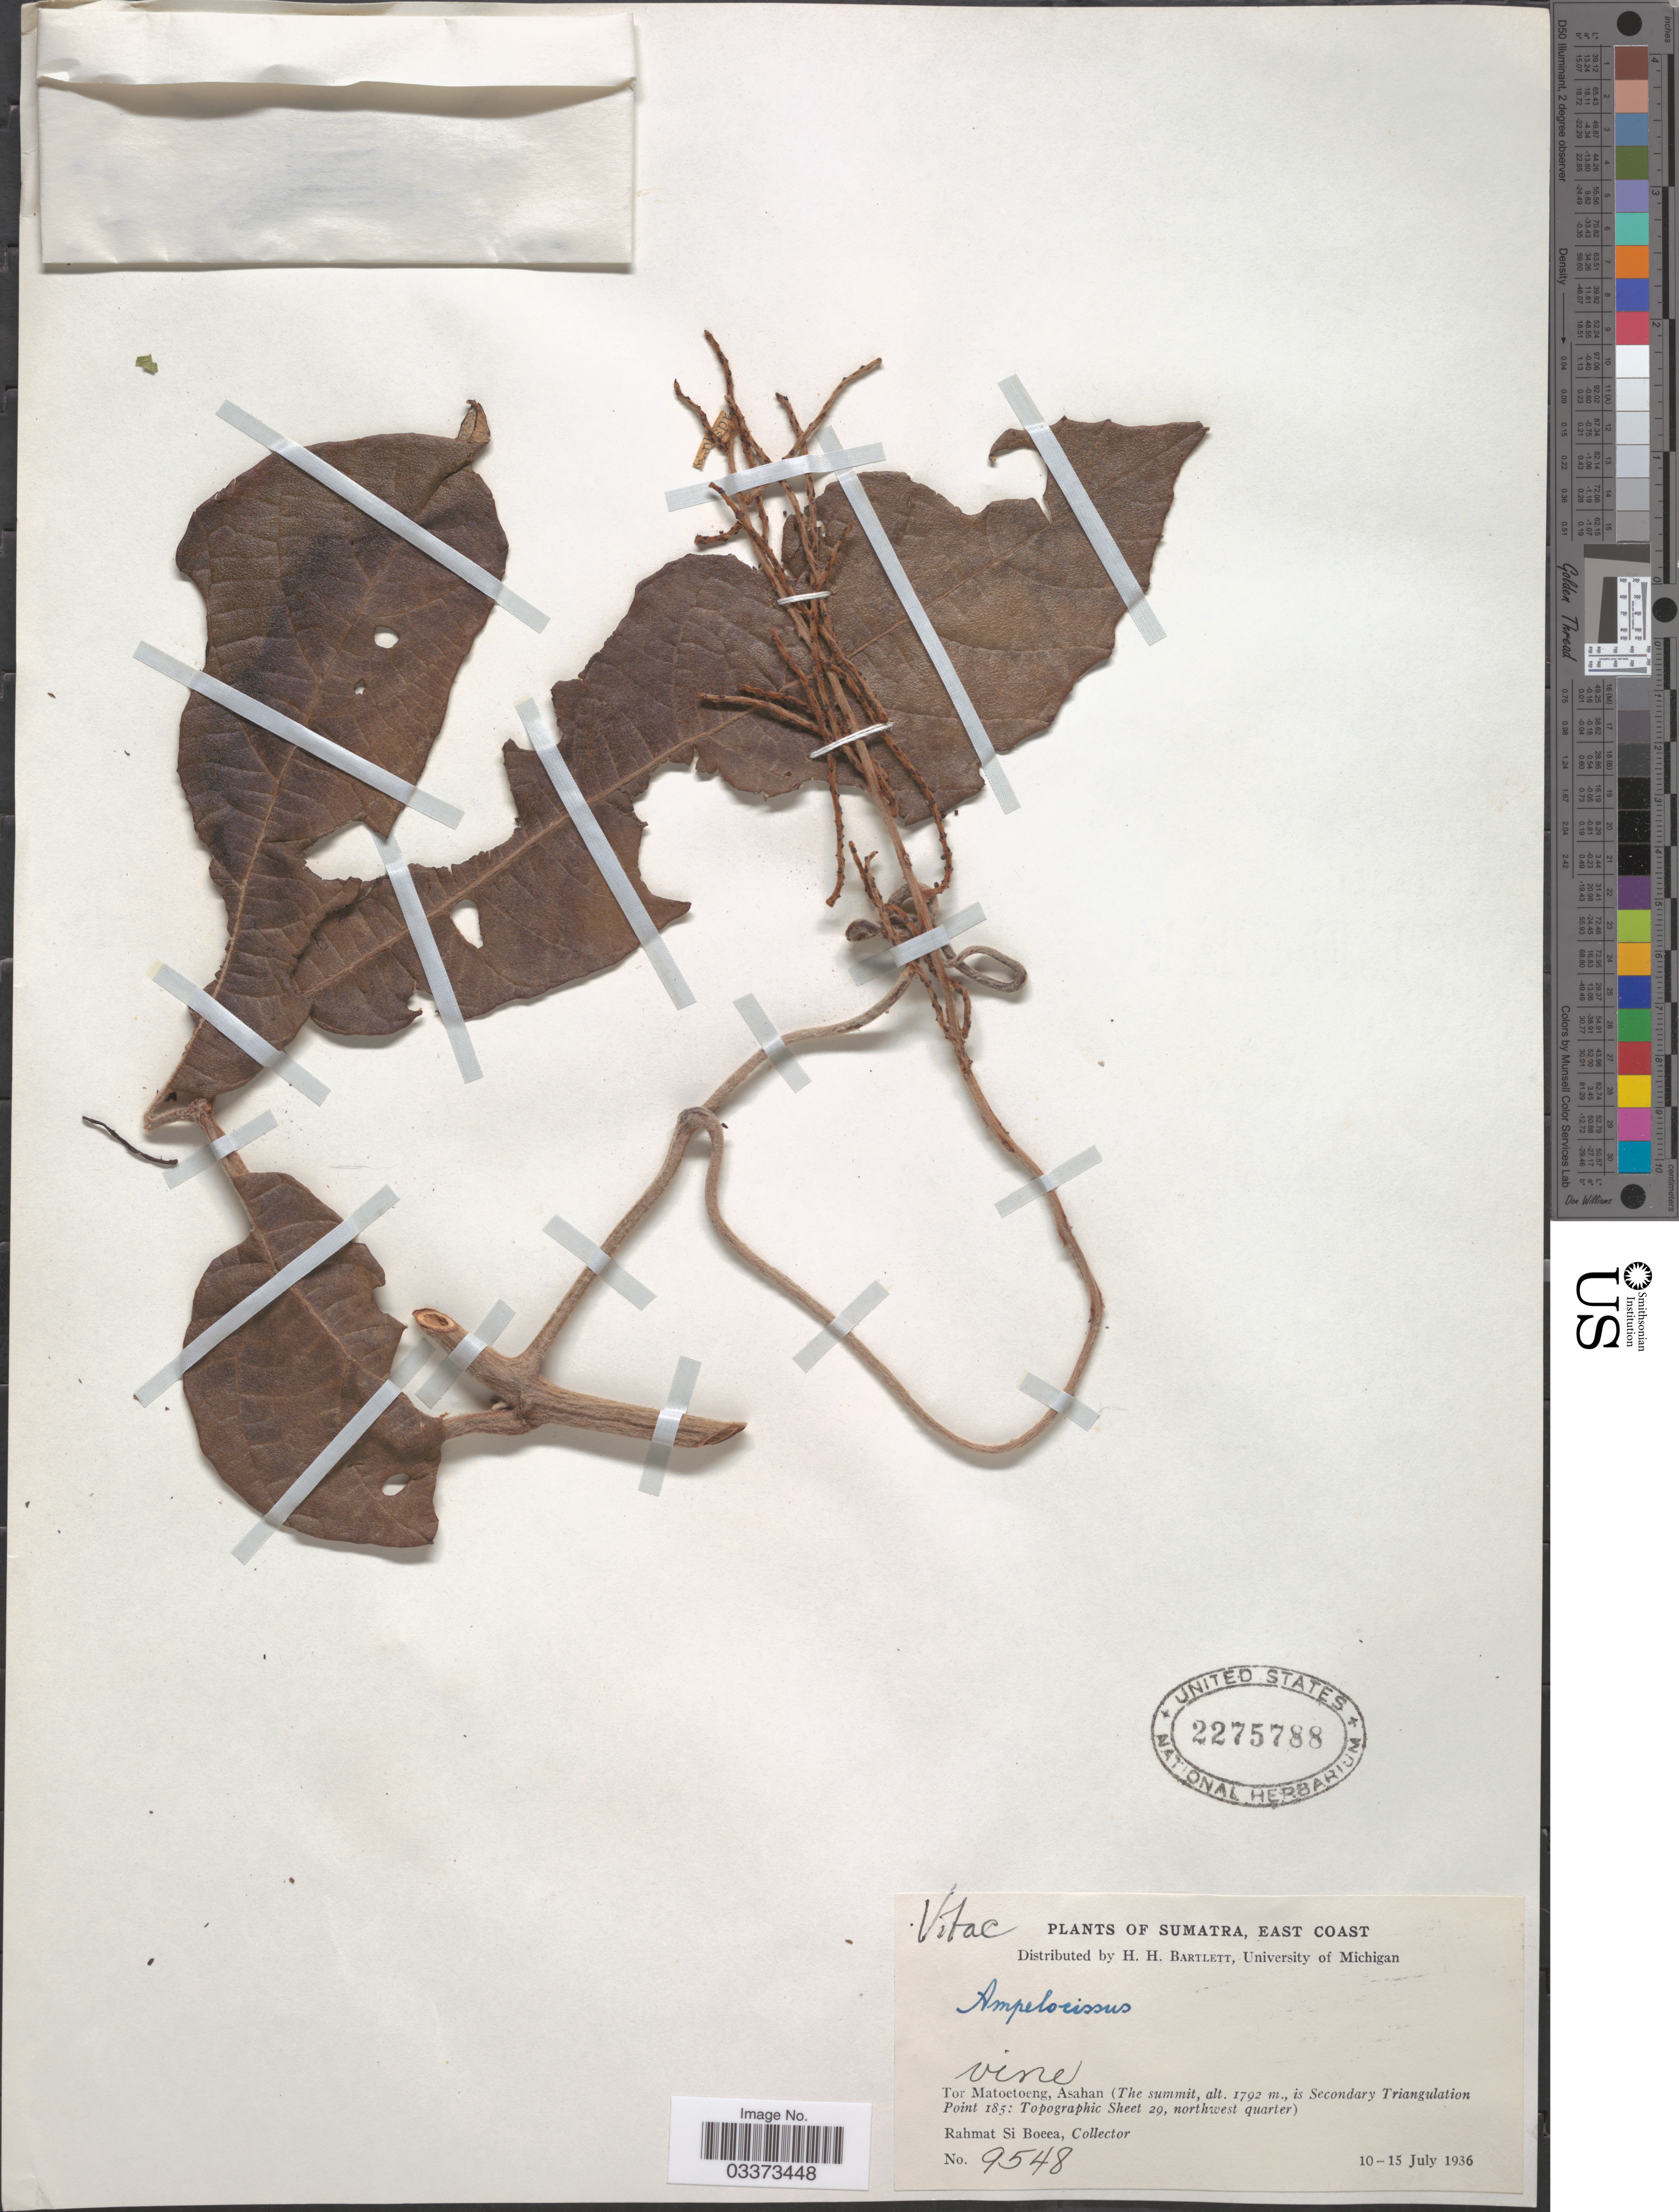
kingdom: Plantae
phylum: Tracheophyta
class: Magnoliopsida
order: Vitales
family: Vitaceae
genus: Ampelocissus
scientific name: Ampelocissus sp.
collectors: Rahmat Si Boeea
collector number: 9548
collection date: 1936-07-10/1936-07-15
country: Indonesia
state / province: Sumatra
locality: East Coast. Tor Matoetoeng Asahan (The summit is Secondary Triangulation Point 185: Topographic Sheet 29, northwest quarter).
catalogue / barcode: US 2275788